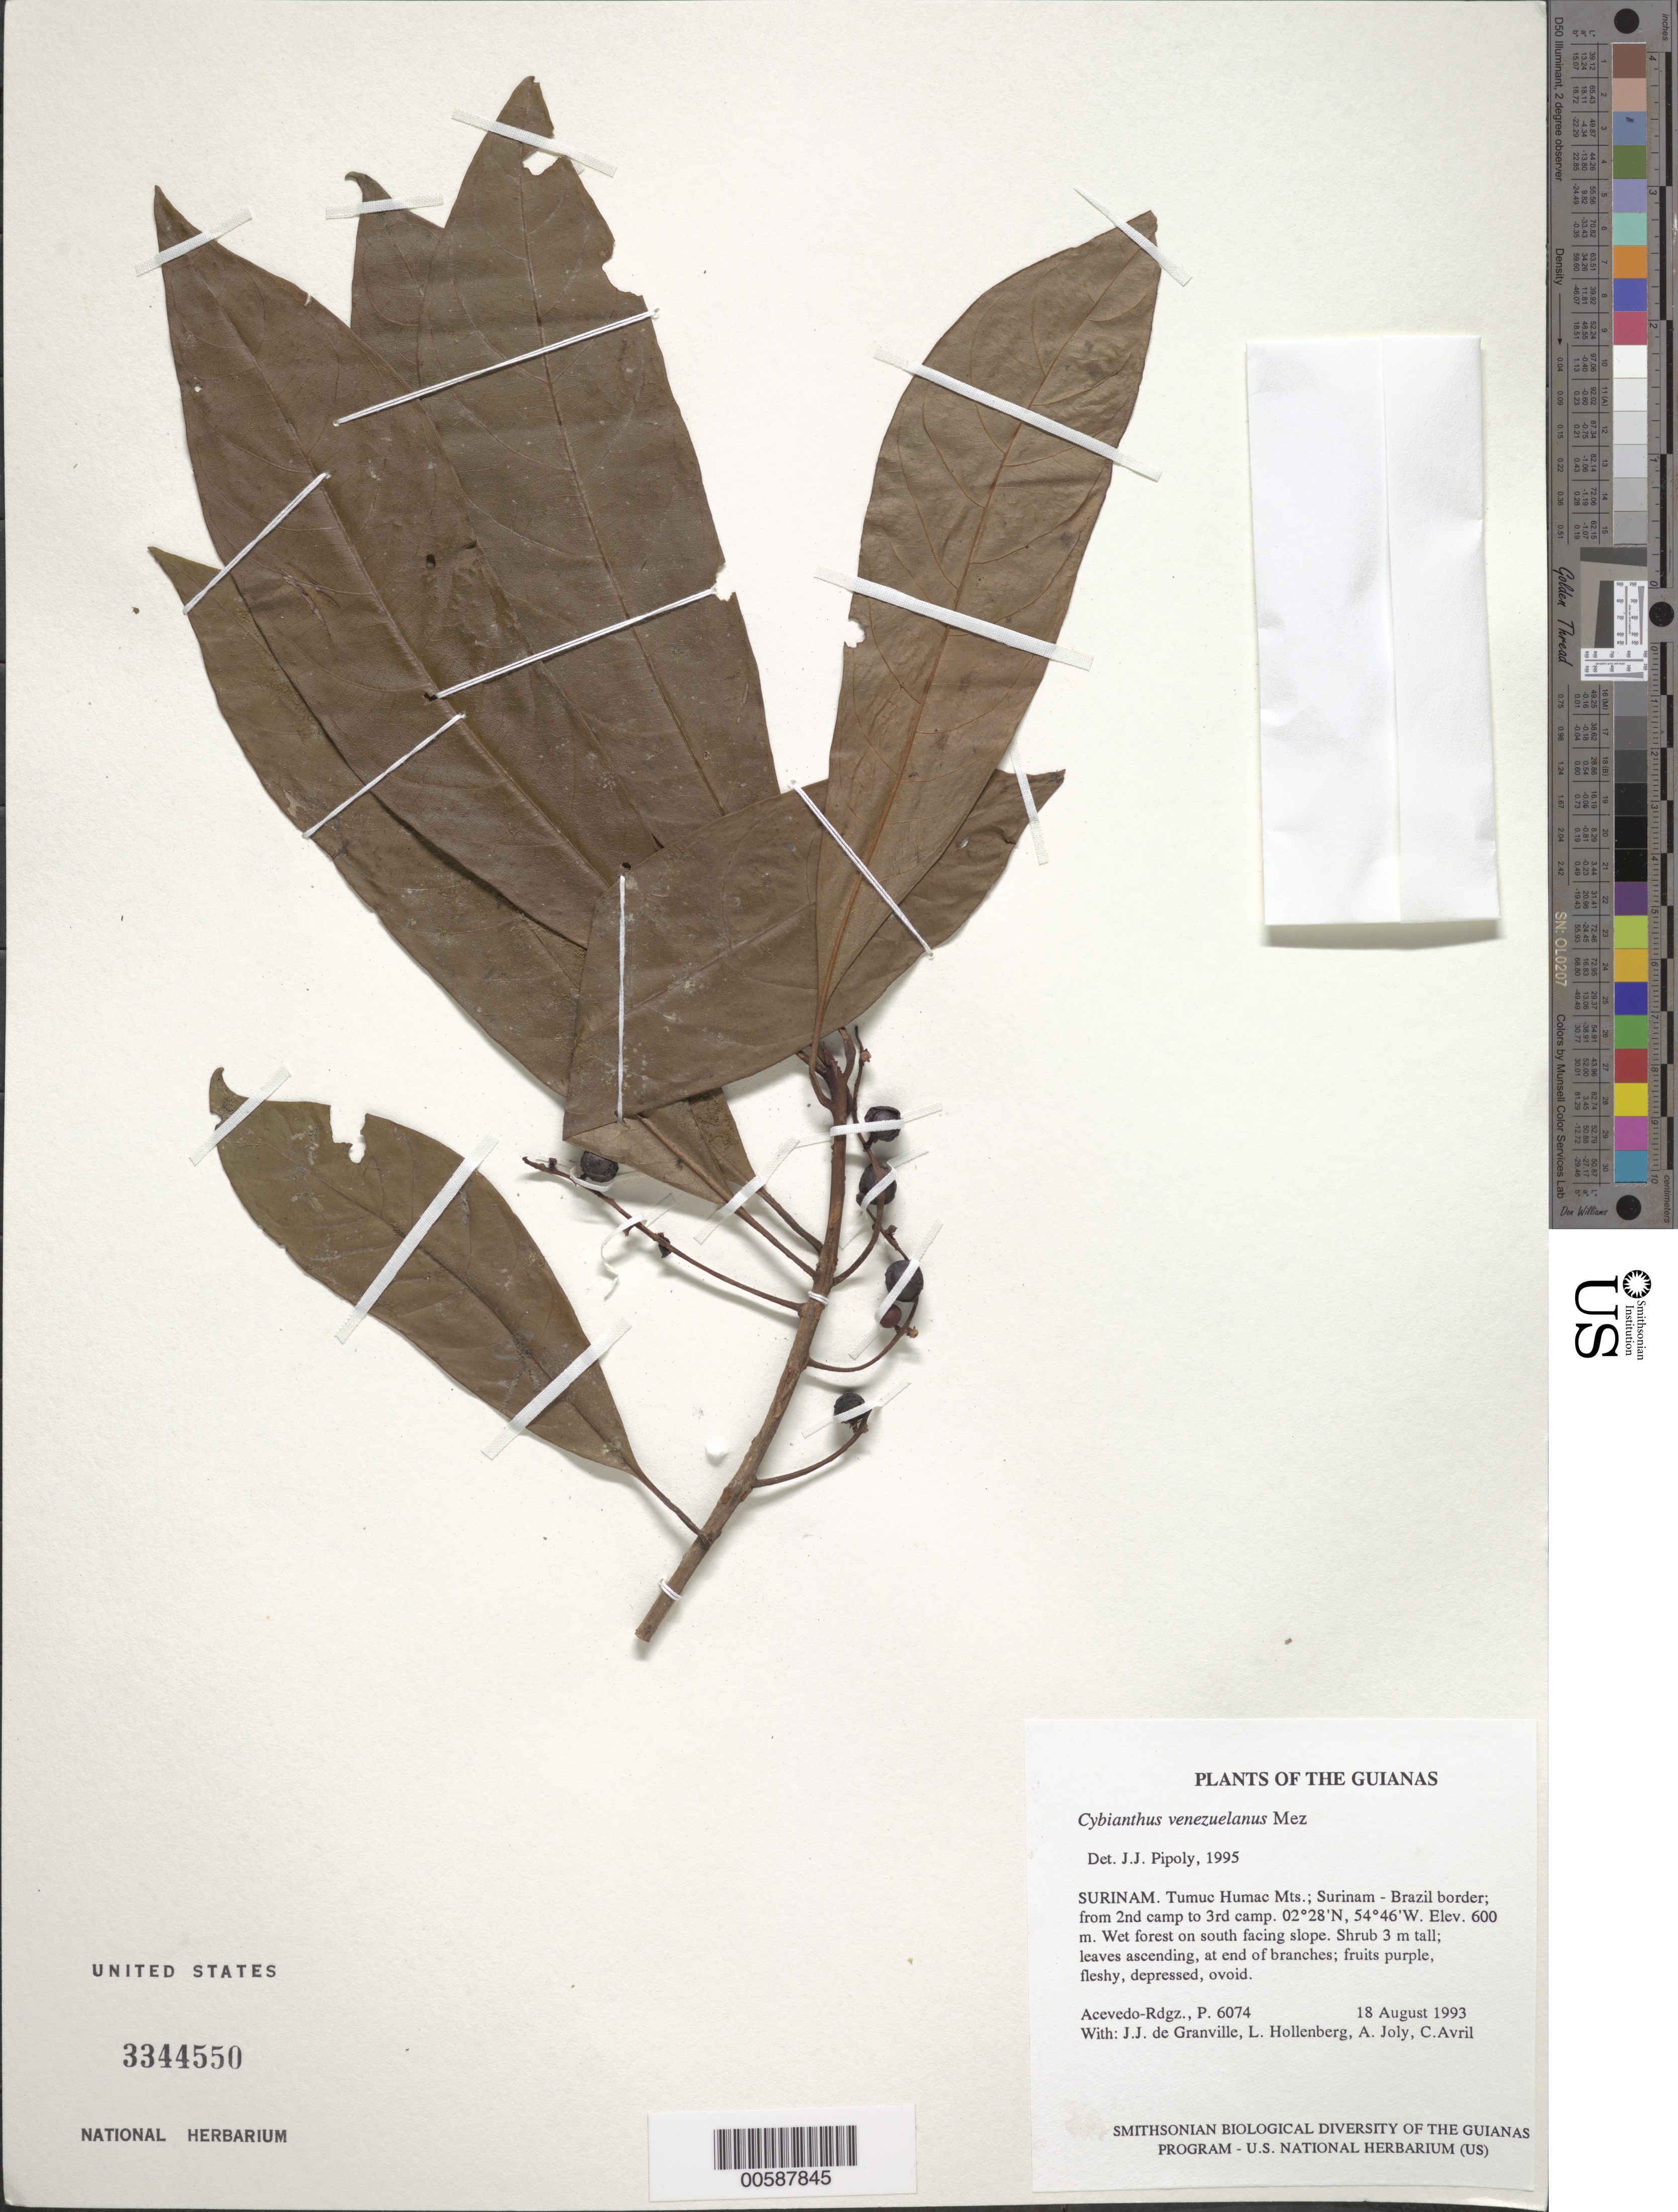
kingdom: Plantae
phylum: Tracheophyta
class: Magnoliopsida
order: Ericales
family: Primulaceae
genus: Cybianthus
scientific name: Cybianthus prieurii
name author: A. DC.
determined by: Pipoly, J. J., III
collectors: P. Acevedo-Rodr.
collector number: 6074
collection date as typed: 18 Aug 1993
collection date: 1993-08-18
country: Suriname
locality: Tumuc Humac Mts.; Surinam - Brazil border; from 2nd camp to 3rd camp.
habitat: Wet forest on south facing slope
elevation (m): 600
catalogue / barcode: US 3344550